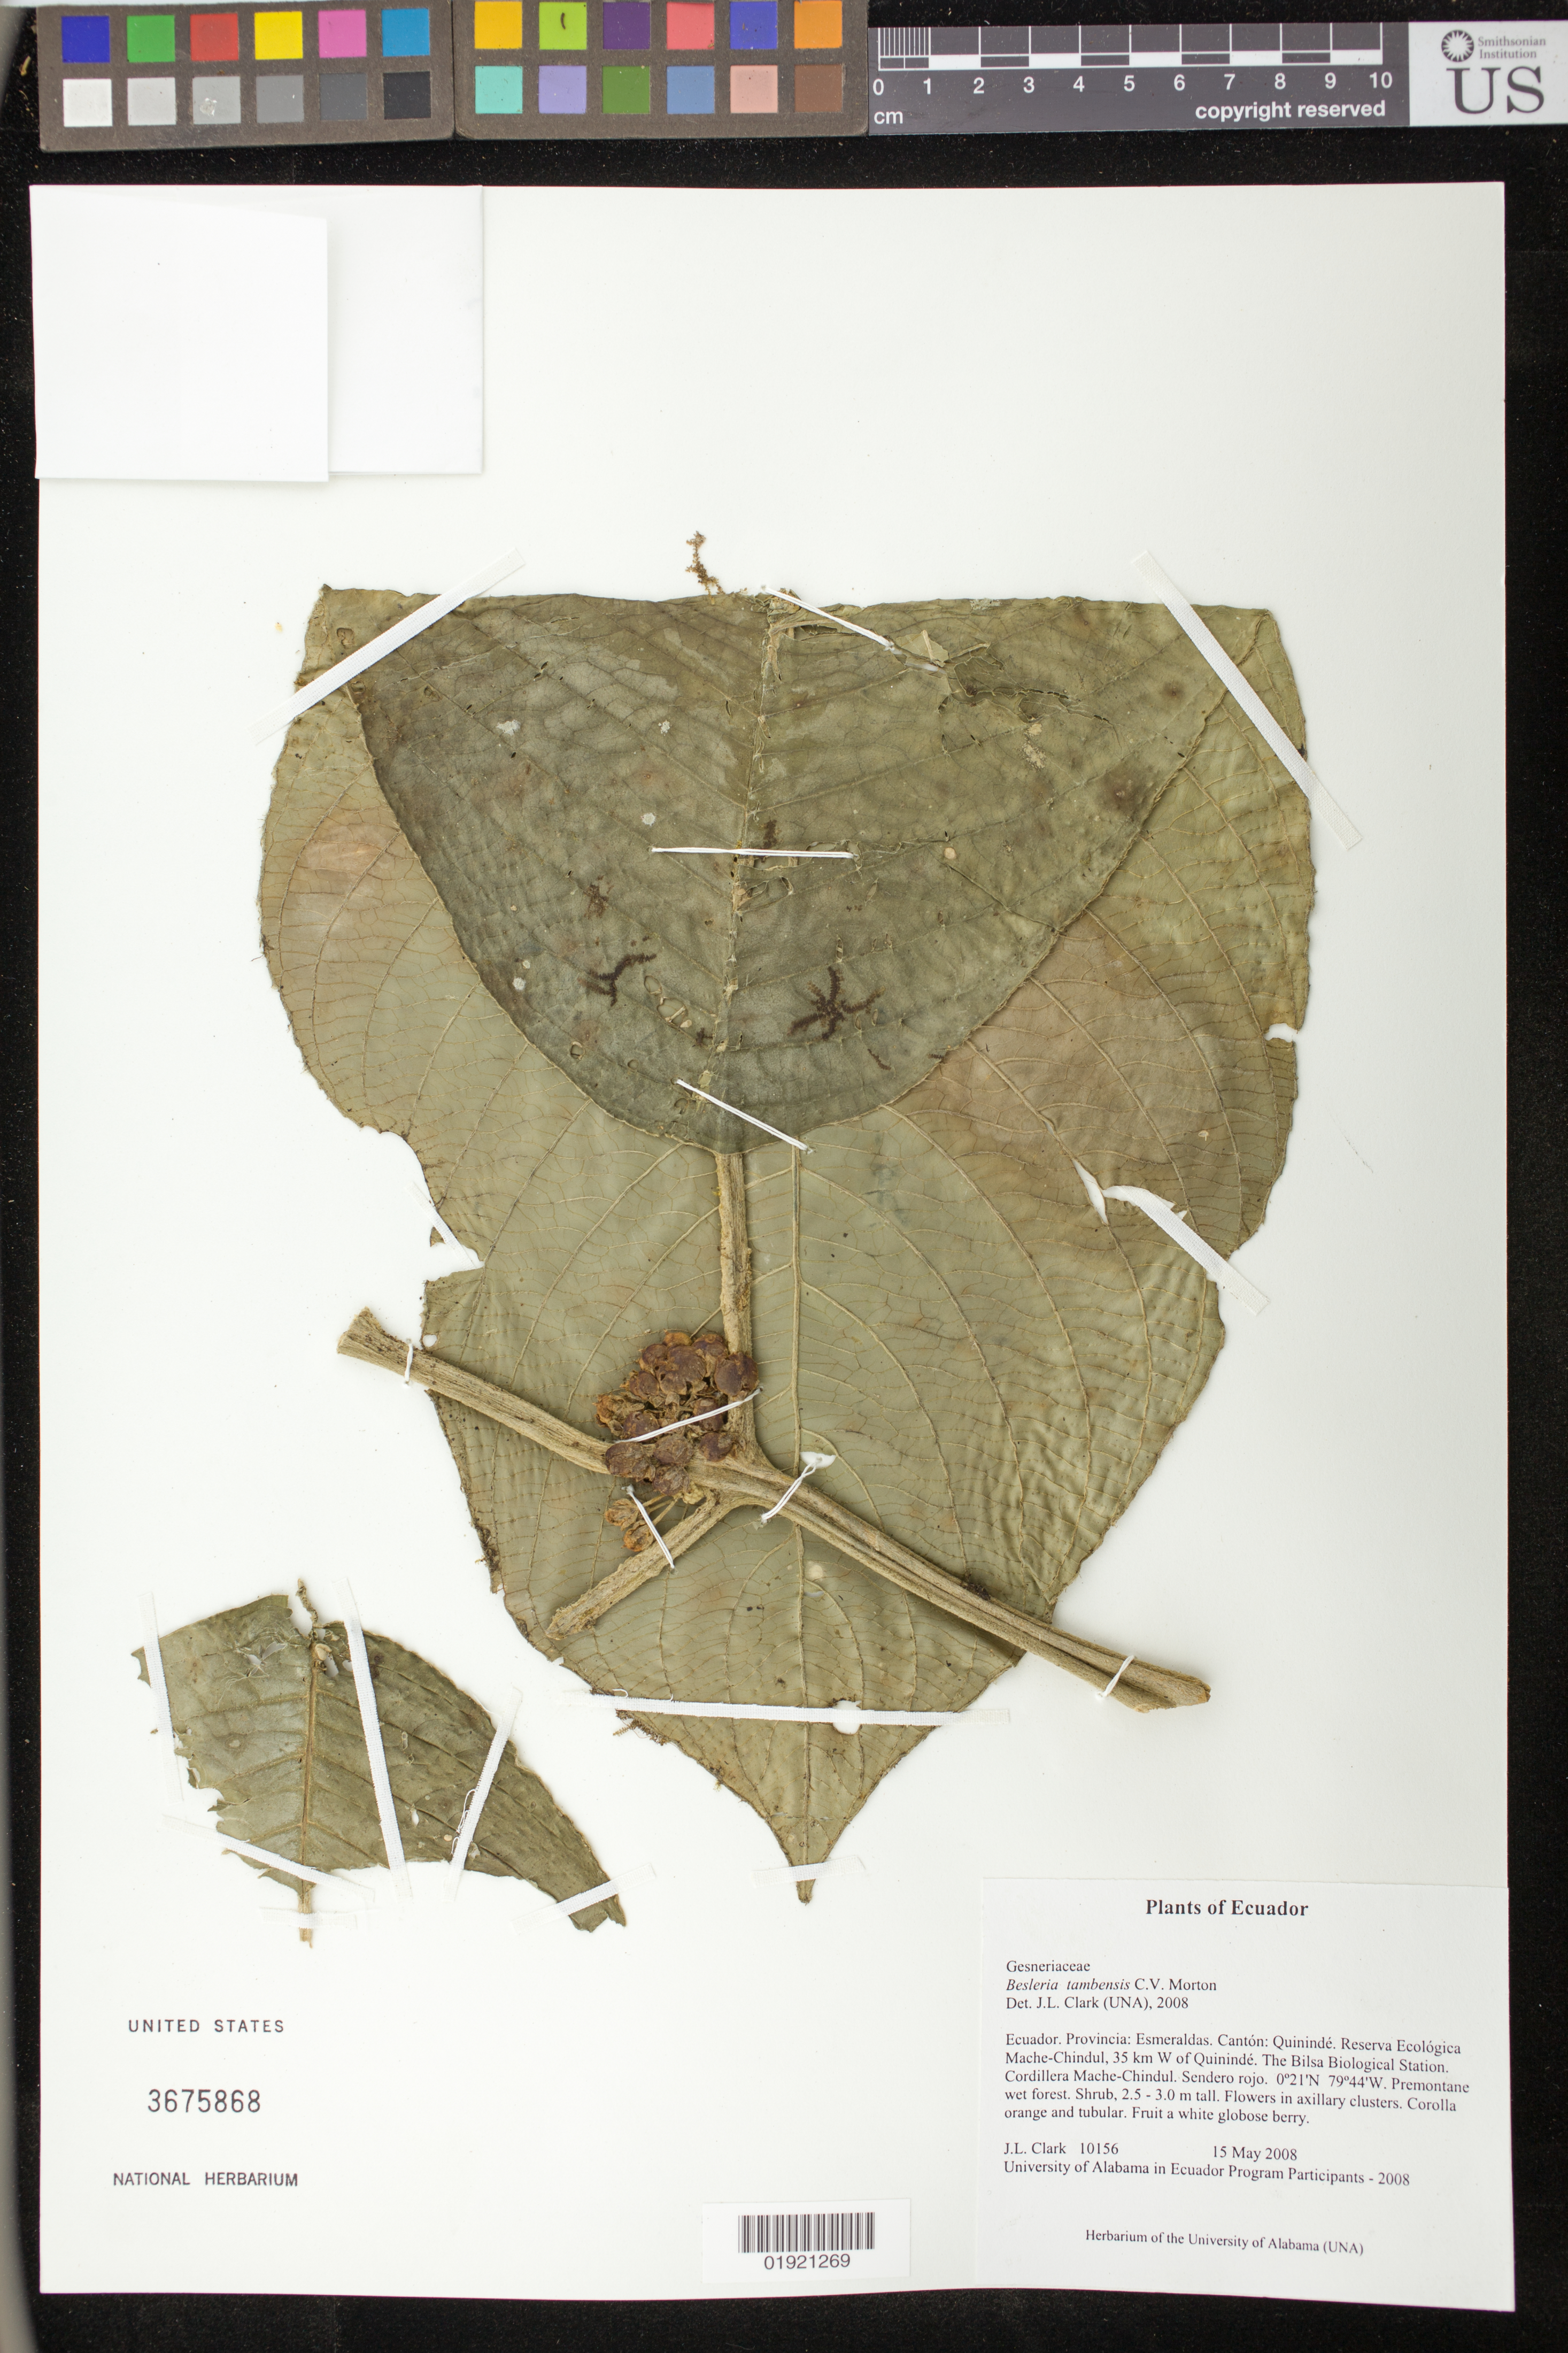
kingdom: Plantae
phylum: Tracheophyta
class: Magnoliopsida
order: Lamiales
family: Gesneriaceae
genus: Besleria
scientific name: Besleria tambensis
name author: C.V. Morton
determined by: Clark, J. L.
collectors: J. L. Clark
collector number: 10156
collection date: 2008-05-15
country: Ecuador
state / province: Esmeraldas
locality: Canton: Quininde. Reserva Ecologica Mache-Chindul, 35 km W of Quininde. The Bilsa Biological Station. Cordillera Mache-Chindul. Sendero Rojo.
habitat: Premontane wet forest.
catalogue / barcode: US 3675868